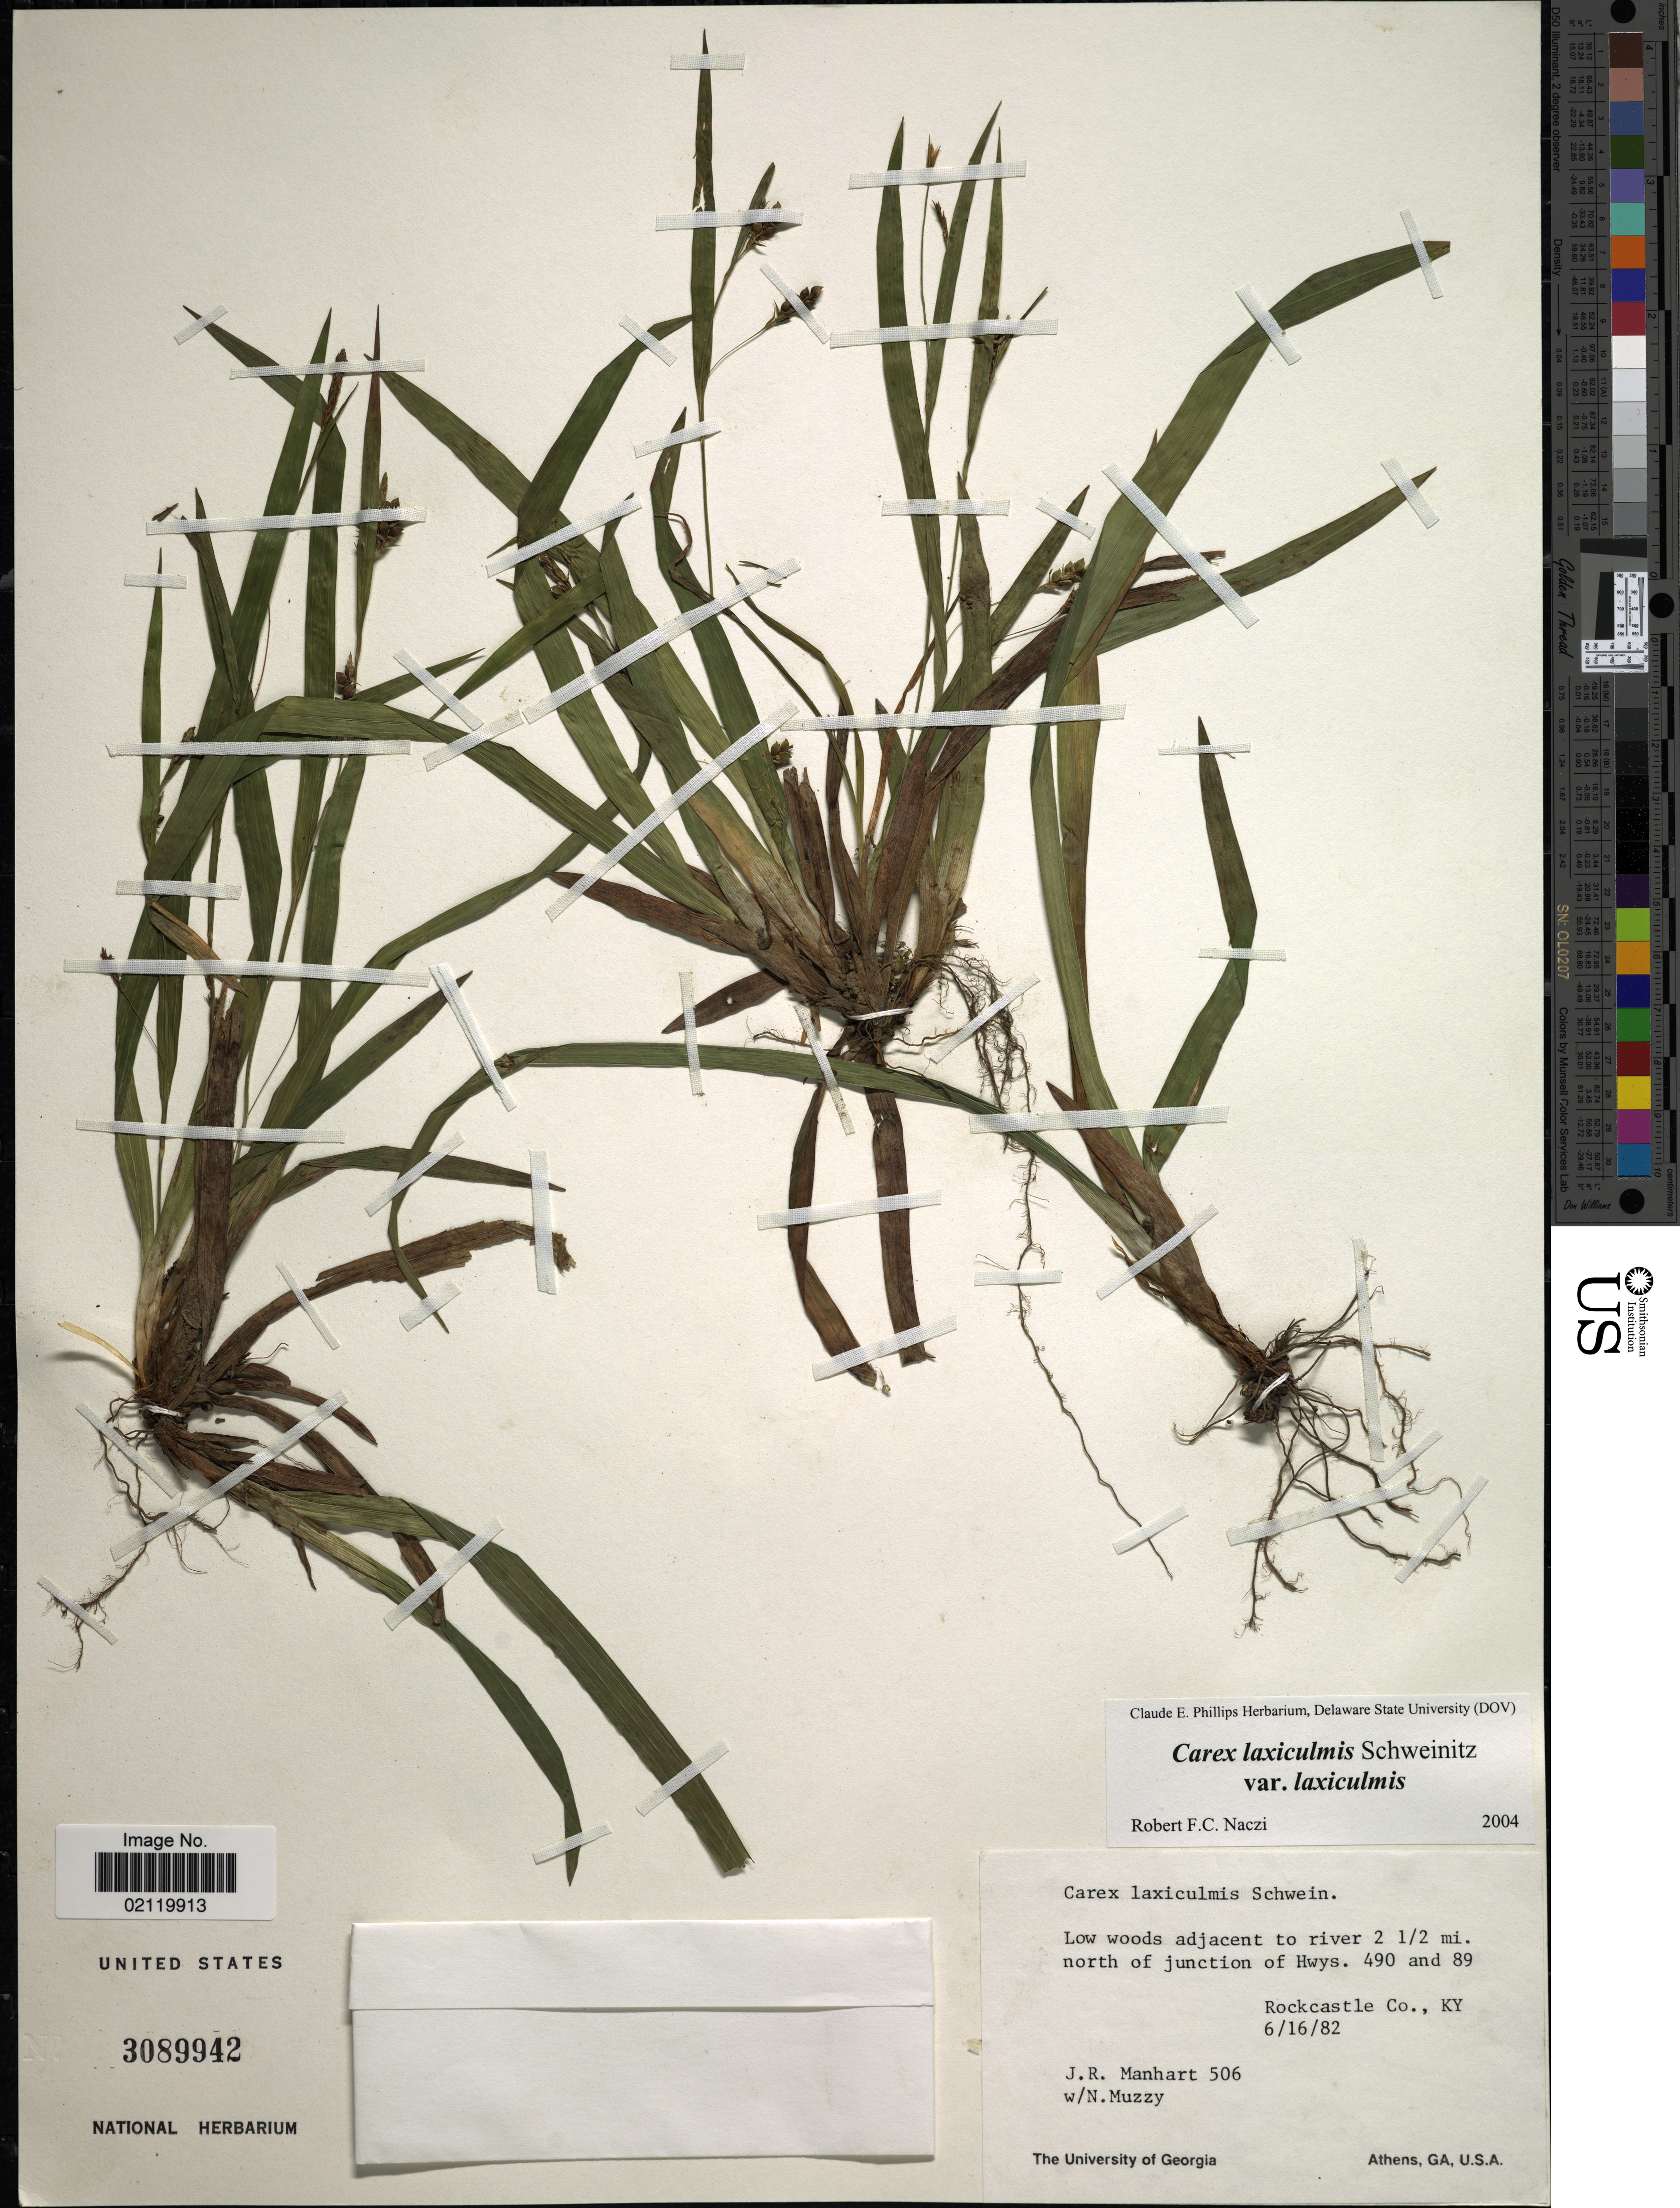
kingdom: Plantae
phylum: Tracheophyta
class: Liliopsida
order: Poales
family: Cyperaceae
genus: Carex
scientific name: Carex laxiculmis var. laxiculmis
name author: Schwein.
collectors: J. Manhart & N. Muzzy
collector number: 506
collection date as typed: Transcribed d/m/y: 16/6/82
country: United States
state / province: Kentucky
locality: Low woods adjacent to river 2 1/2 mi. north of junction of hwys. 490 and 89. Rockcastle Co.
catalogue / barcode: US 2089942